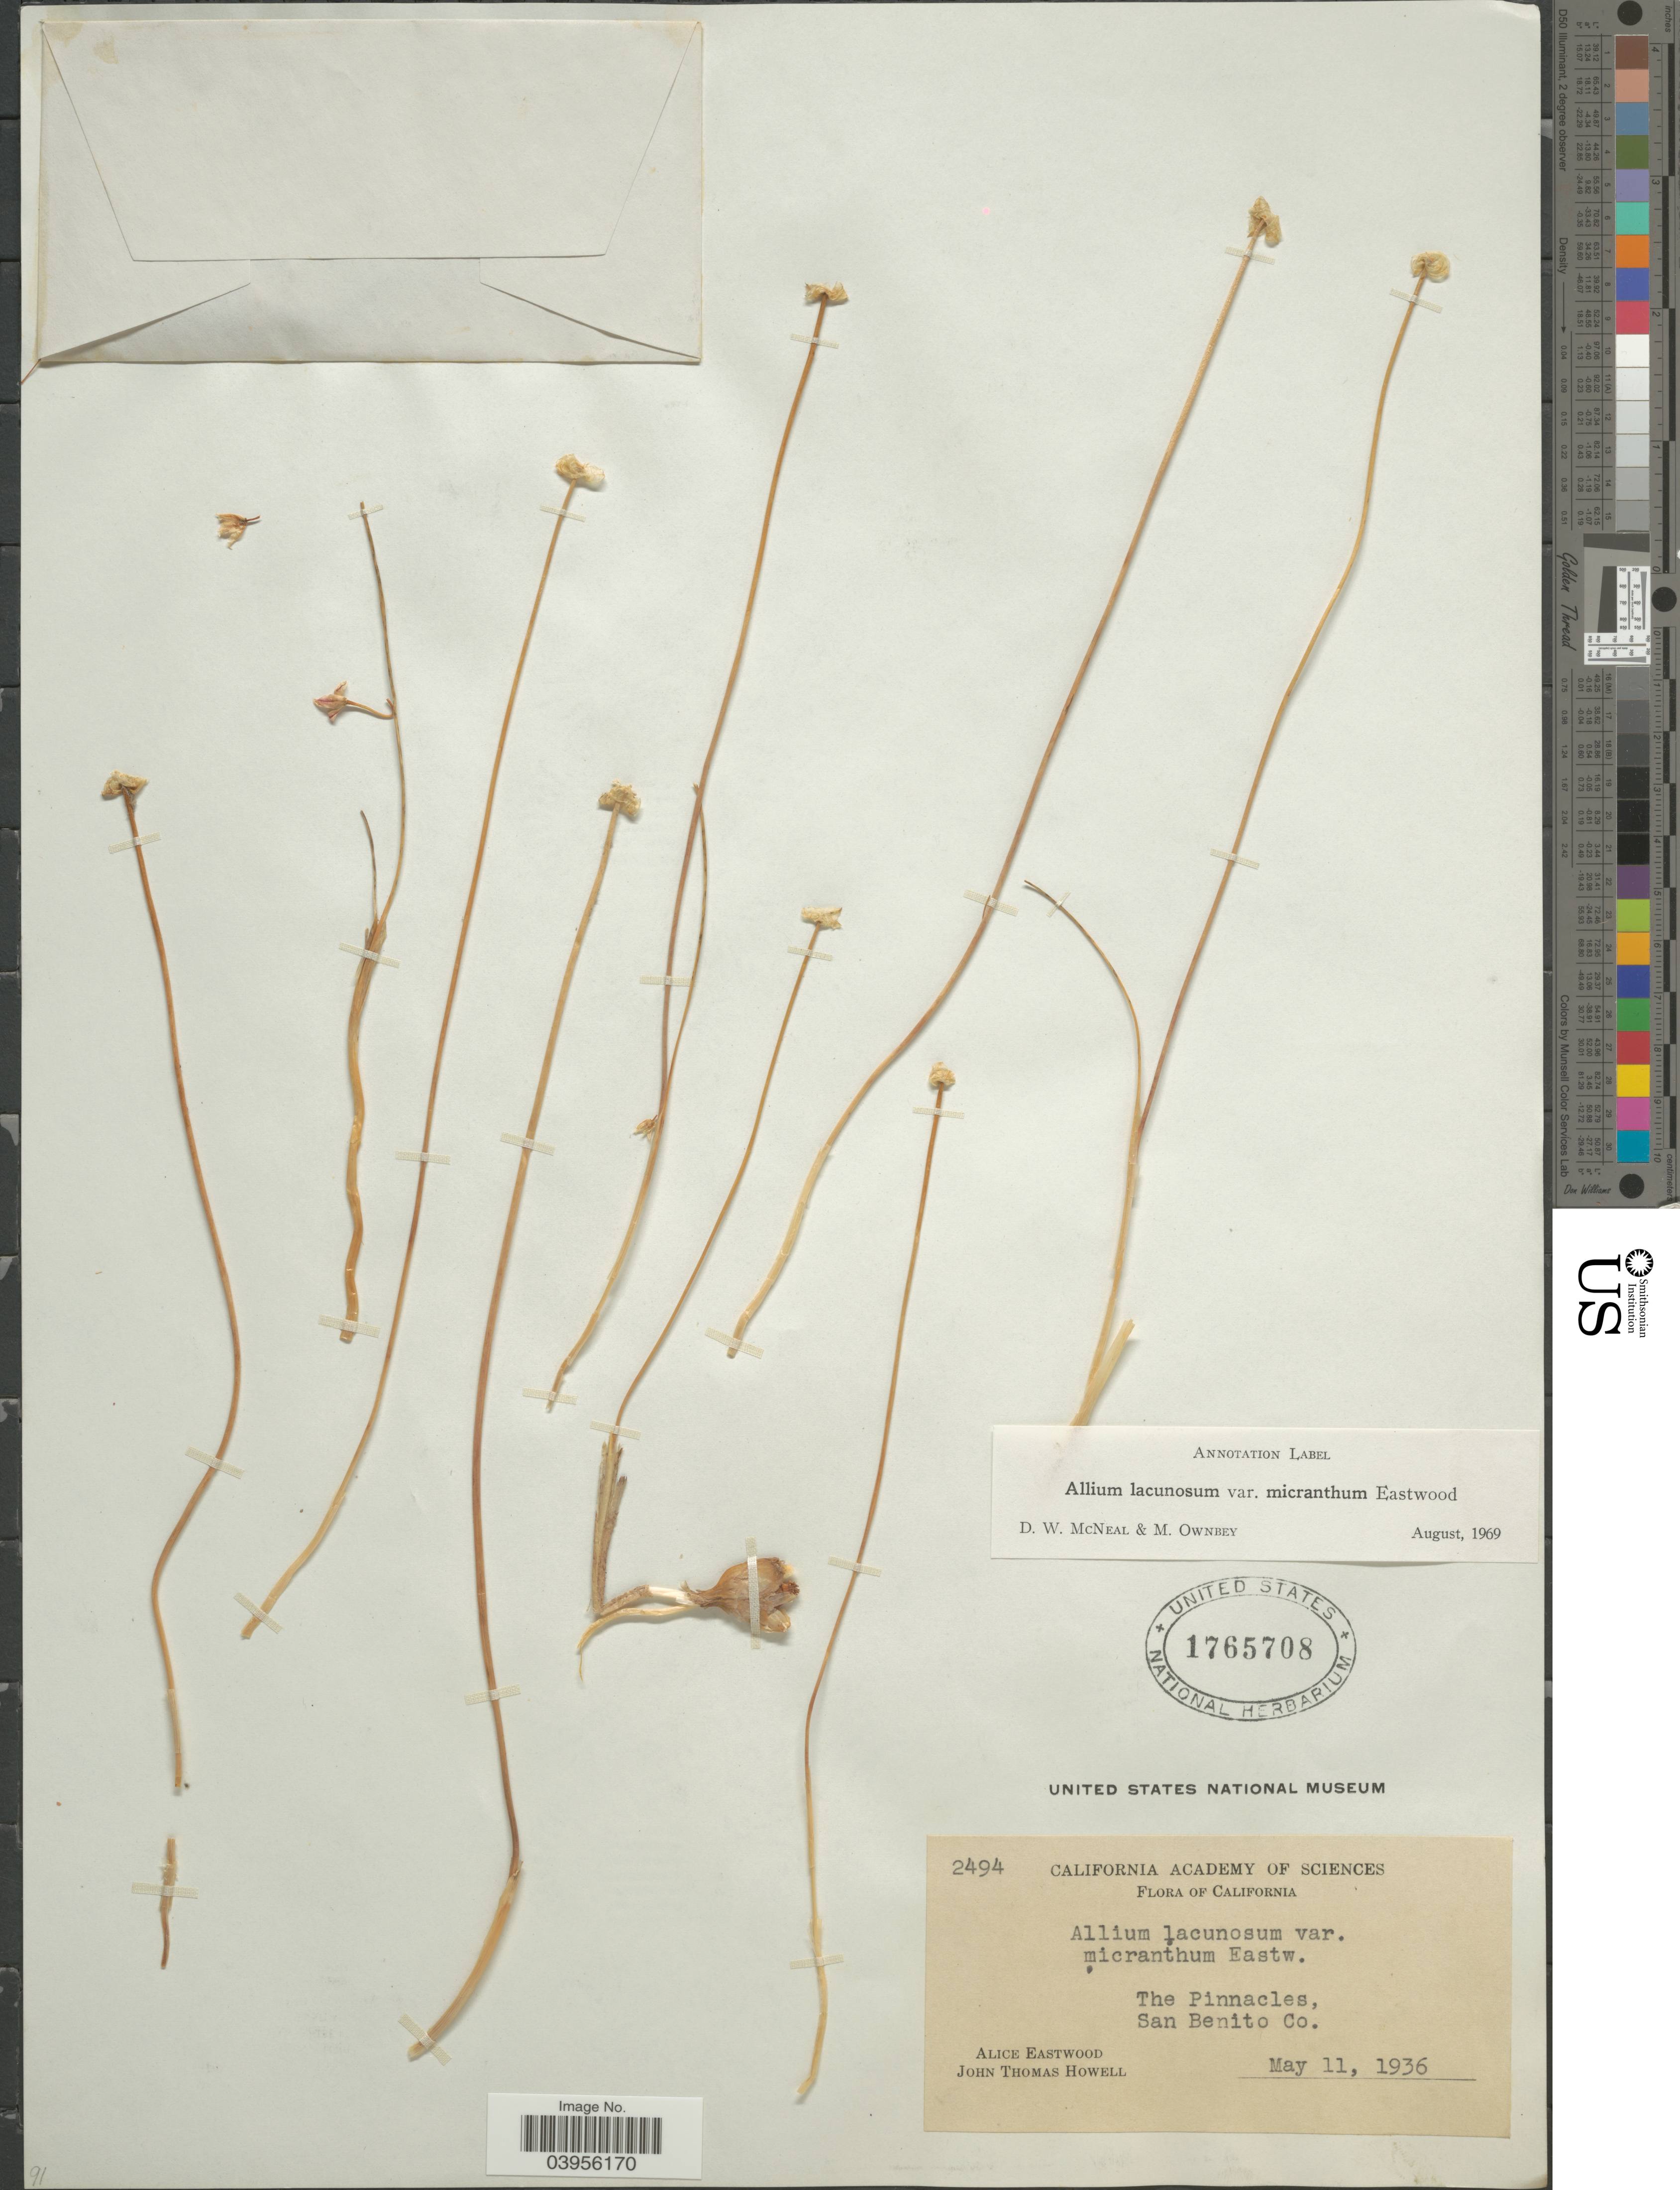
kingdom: Plantae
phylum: Tracheophyta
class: Liliopsida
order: Asparagales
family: Amaryllidaceae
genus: Allium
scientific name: Allium lacunosum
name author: S. Watson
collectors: A. Eastwood & J. T. Howell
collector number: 2494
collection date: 1936-05-11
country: United States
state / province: California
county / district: San Benito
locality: The Pinnacles, San Benito Co.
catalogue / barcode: US 1765708